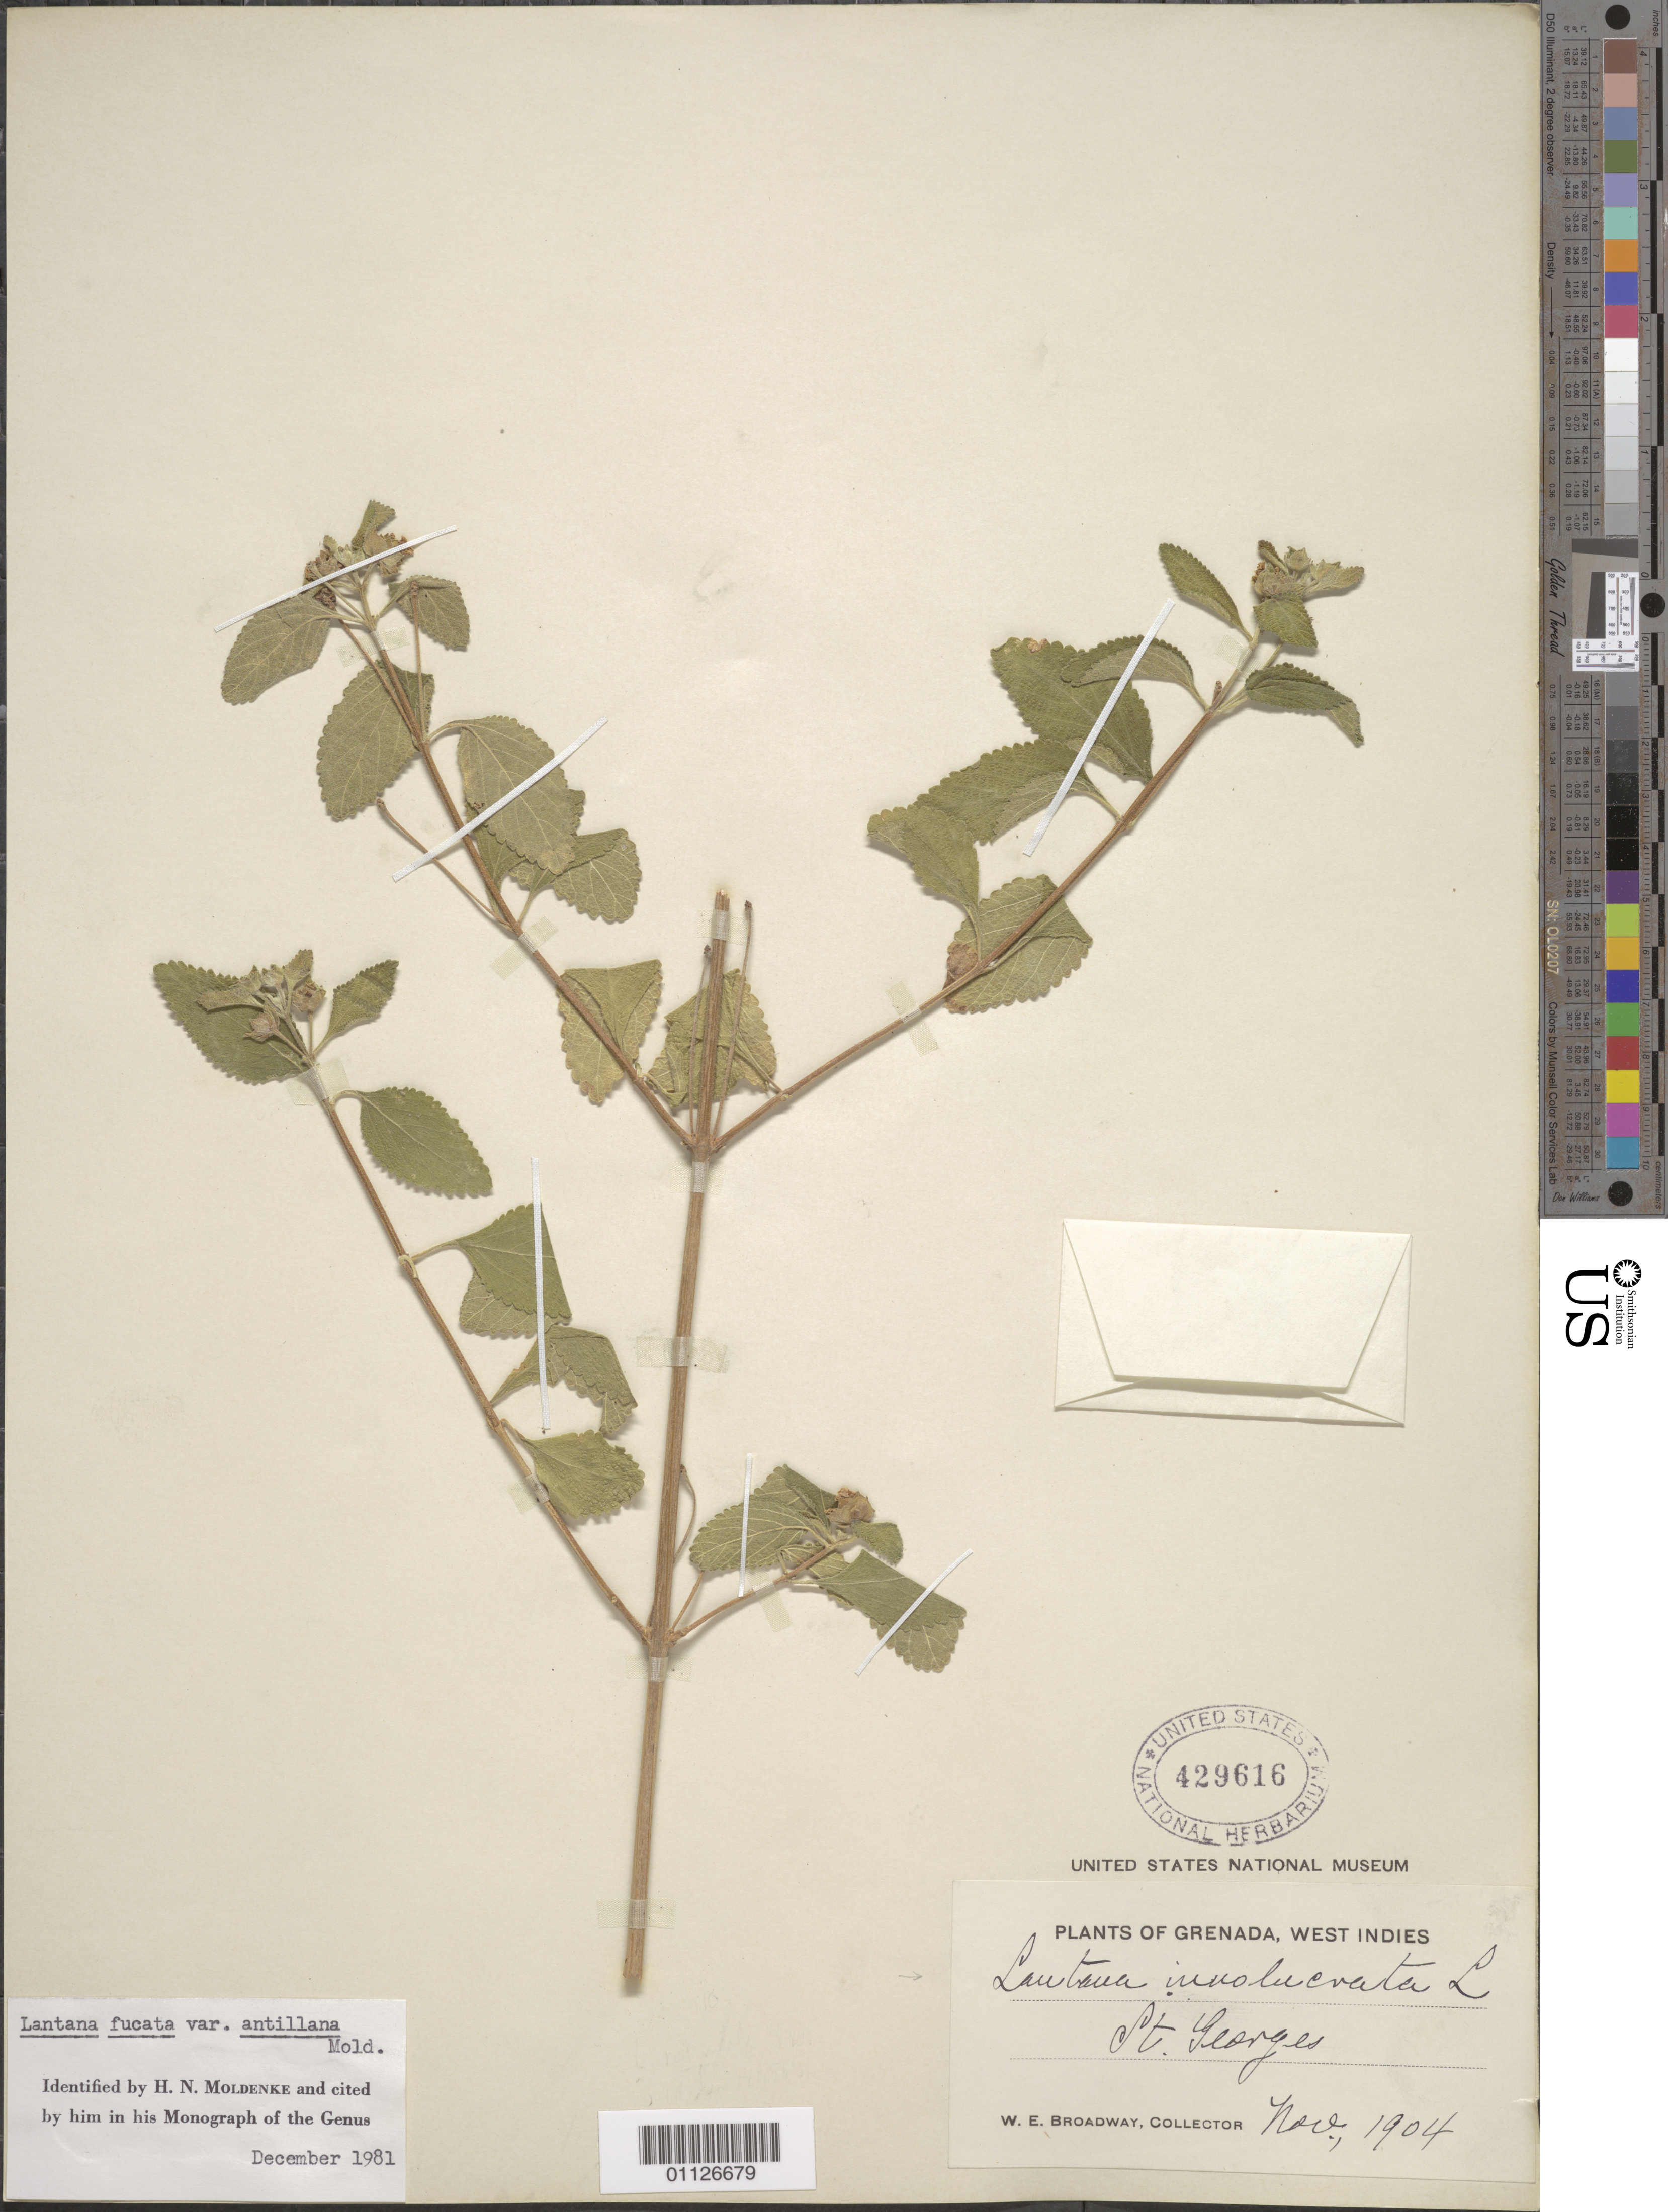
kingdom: Plantae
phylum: Tracheophyta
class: Magnoliopsida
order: Lamiales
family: Verbenaceae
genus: Lantana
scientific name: Lantana fucata var. antillana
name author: Moldenke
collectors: W. E. Broadway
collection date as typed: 01 Nov 1904 to 30 Nov 1904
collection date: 1904-11-01/1904-11-30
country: Grenada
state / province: Saint George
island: Grenada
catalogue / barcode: US 429616